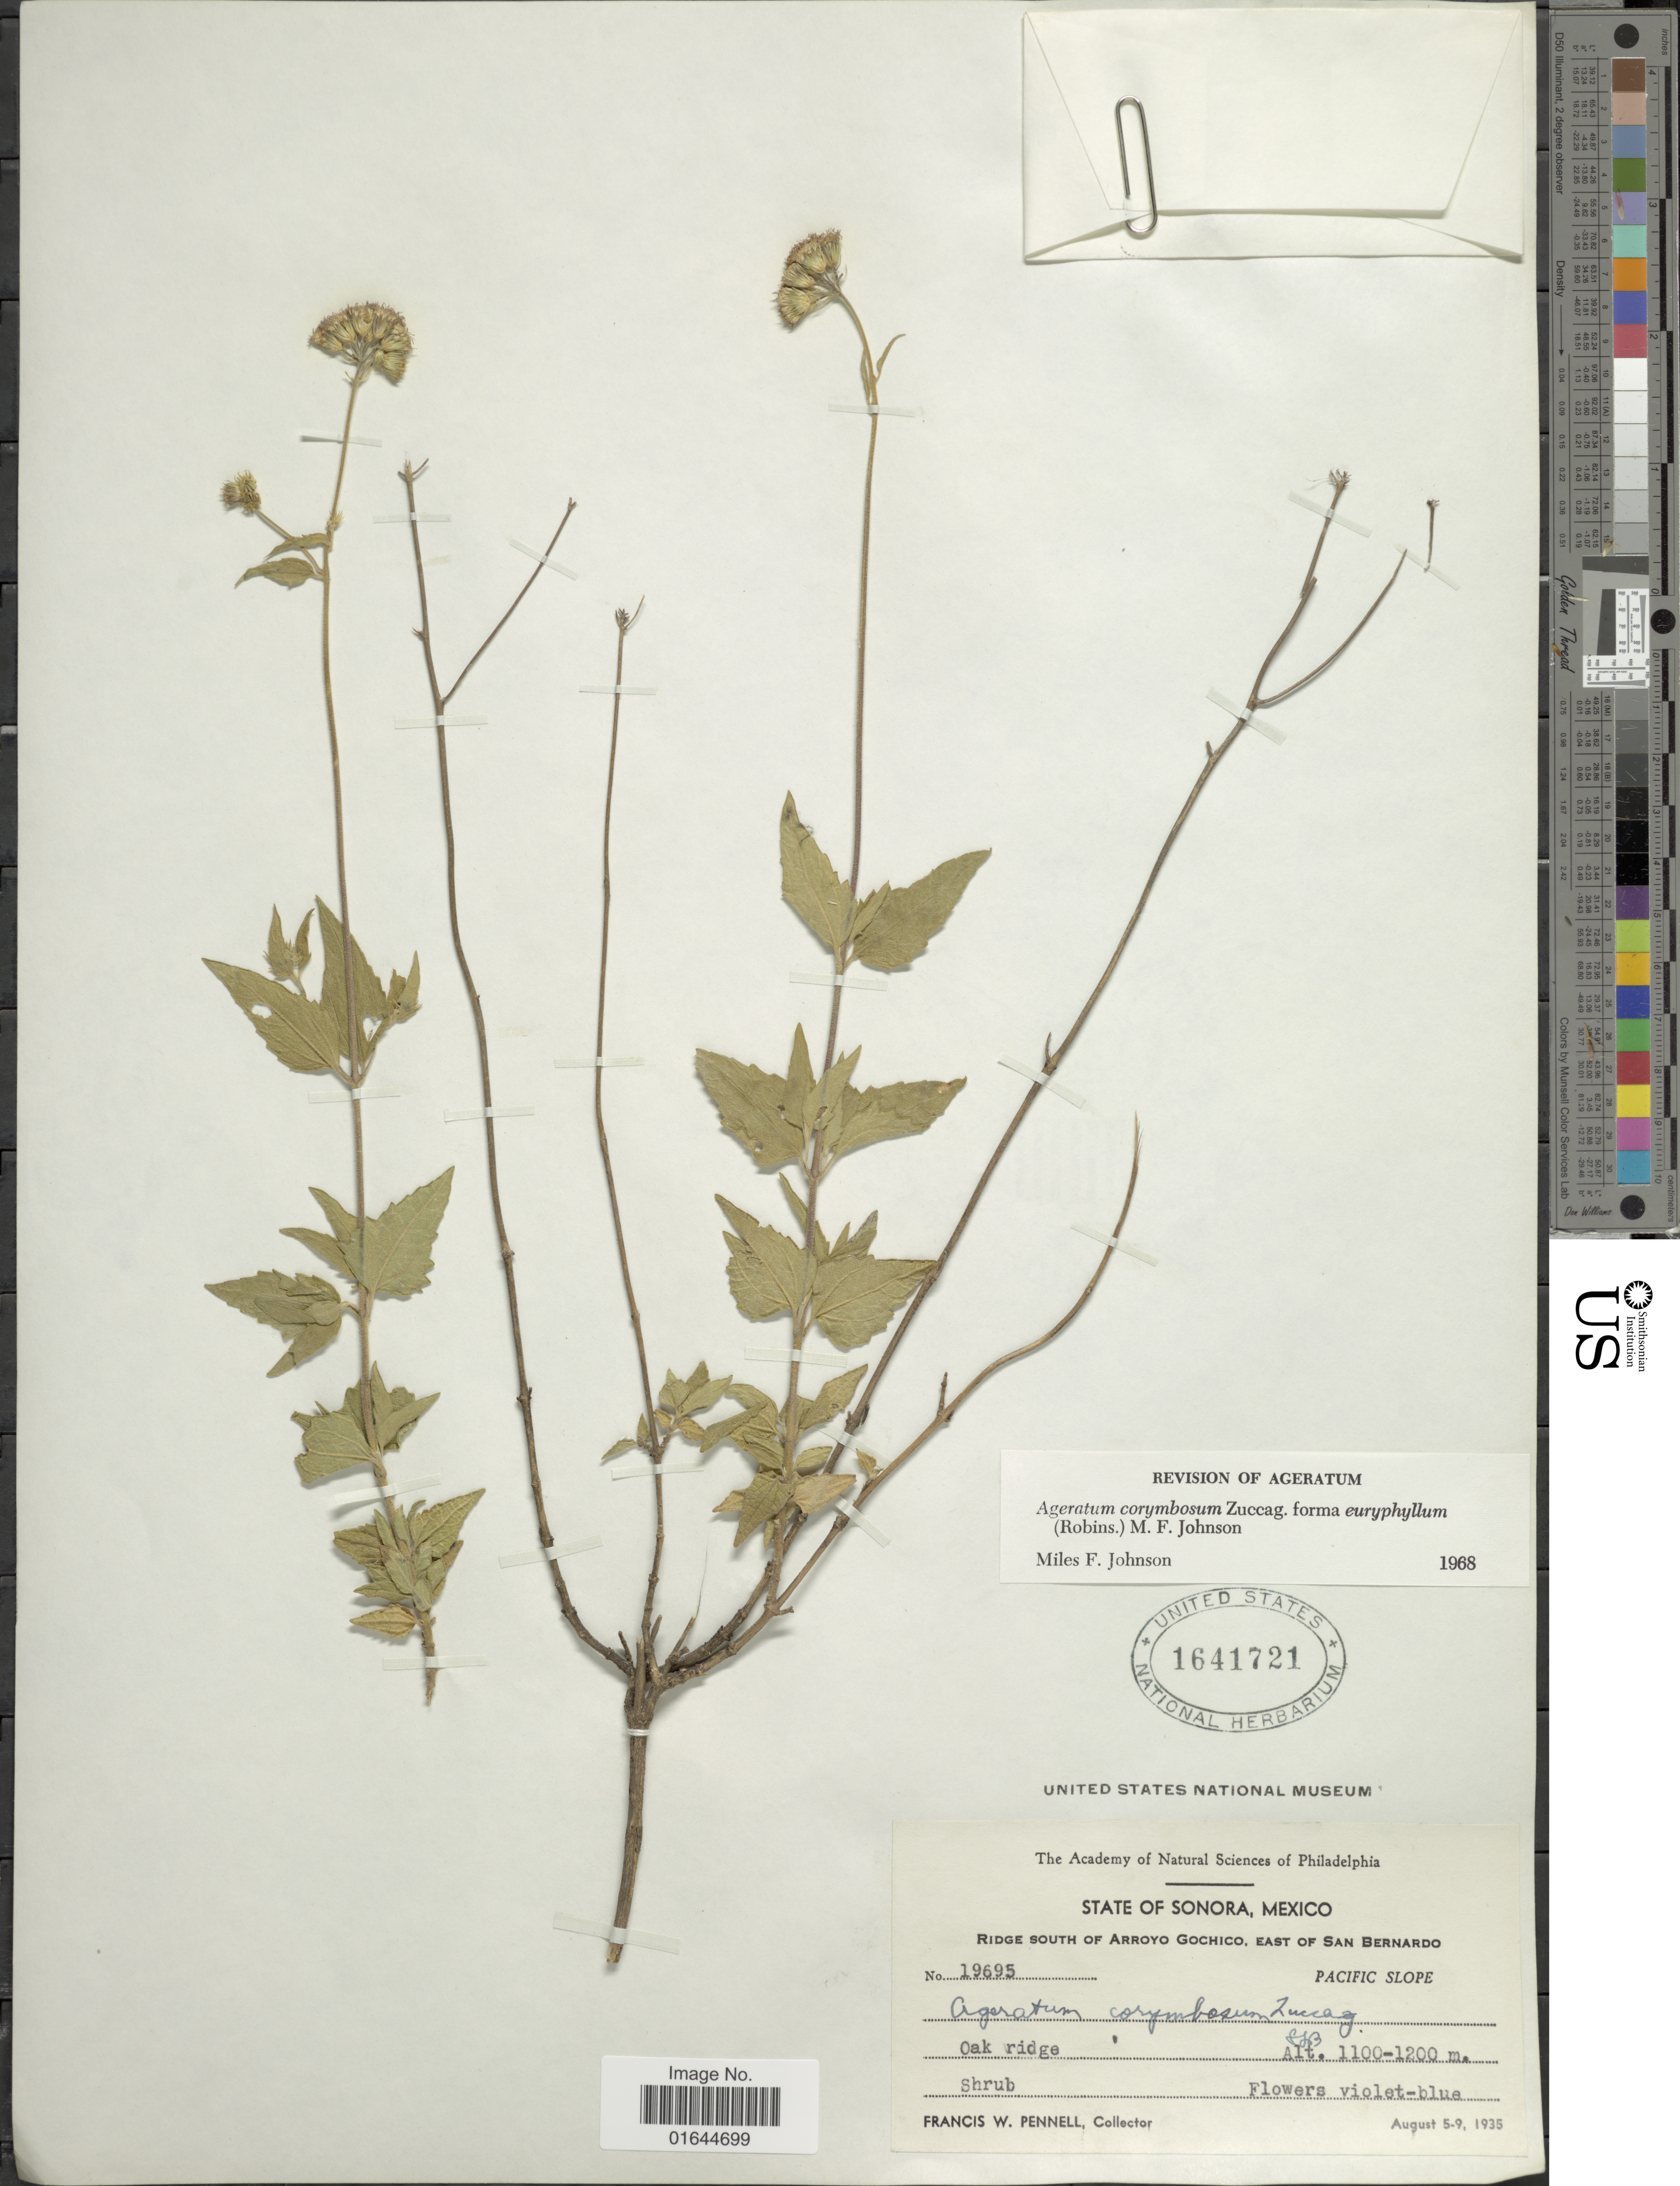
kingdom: Plantae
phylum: Tracheophyta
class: Magnoliopsida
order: Asterales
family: Asteraceae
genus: Ageratum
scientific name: Ageratum corymbosum f. euryphyllum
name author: (B.L. Rob.) M.F. Johnson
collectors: F. W. Pennell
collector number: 19695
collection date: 1935-08-05/1935-08-09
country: Mexico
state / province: Sonora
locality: Mexico, State of Sonora, ridge south of Arroyo Gochico, east of San Bernardo, Pacific slope, Oak ridge.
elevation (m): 1100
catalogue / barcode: US 1641721